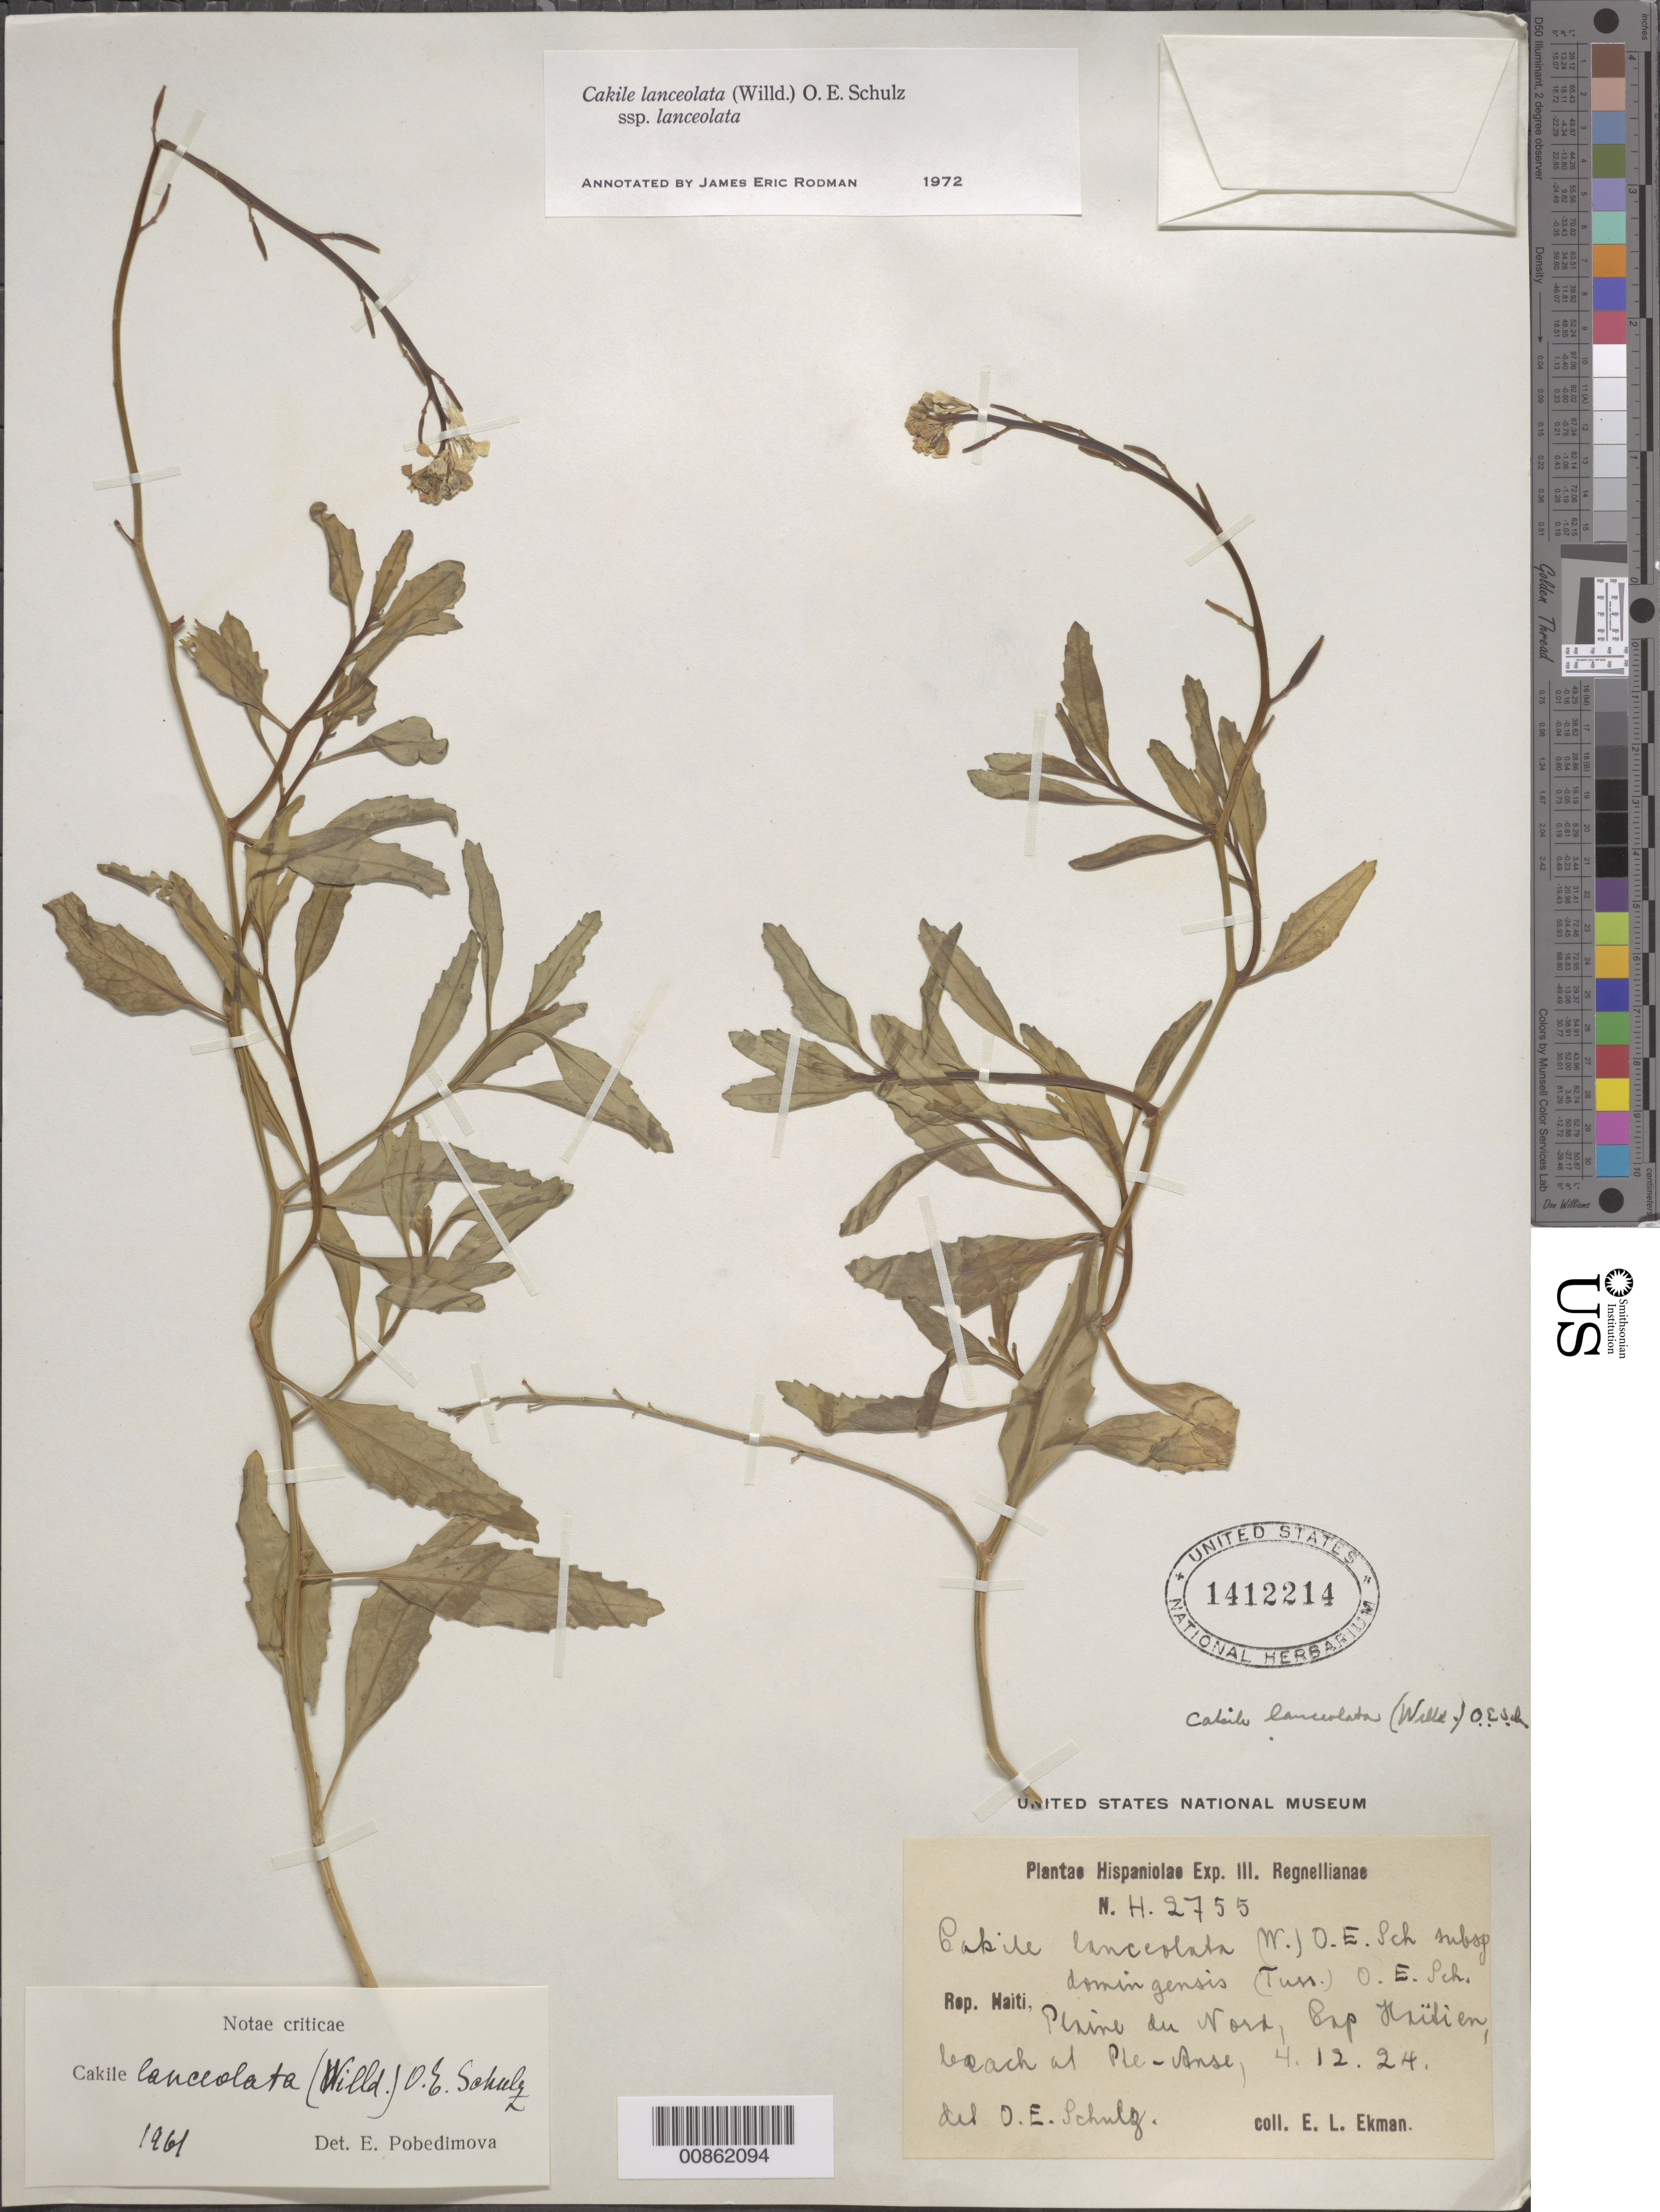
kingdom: Plantae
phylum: Tracheophyta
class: Magnoliopsida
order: Brassicales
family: Brassicaceae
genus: Cakile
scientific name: Cakile lanceolata subsp. lanceolata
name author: (Willd.) O.E. Schulz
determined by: Rodman, J. E.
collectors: E. L. Ekman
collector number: H 2755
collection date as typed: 04 Dec 1924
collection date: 1924-12-04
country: Haiti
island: Hispaniola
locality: Plaine du Nord, Cap Haïtien, beach at Pte.-Anse.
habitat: Beach.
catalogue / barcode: US 1412214